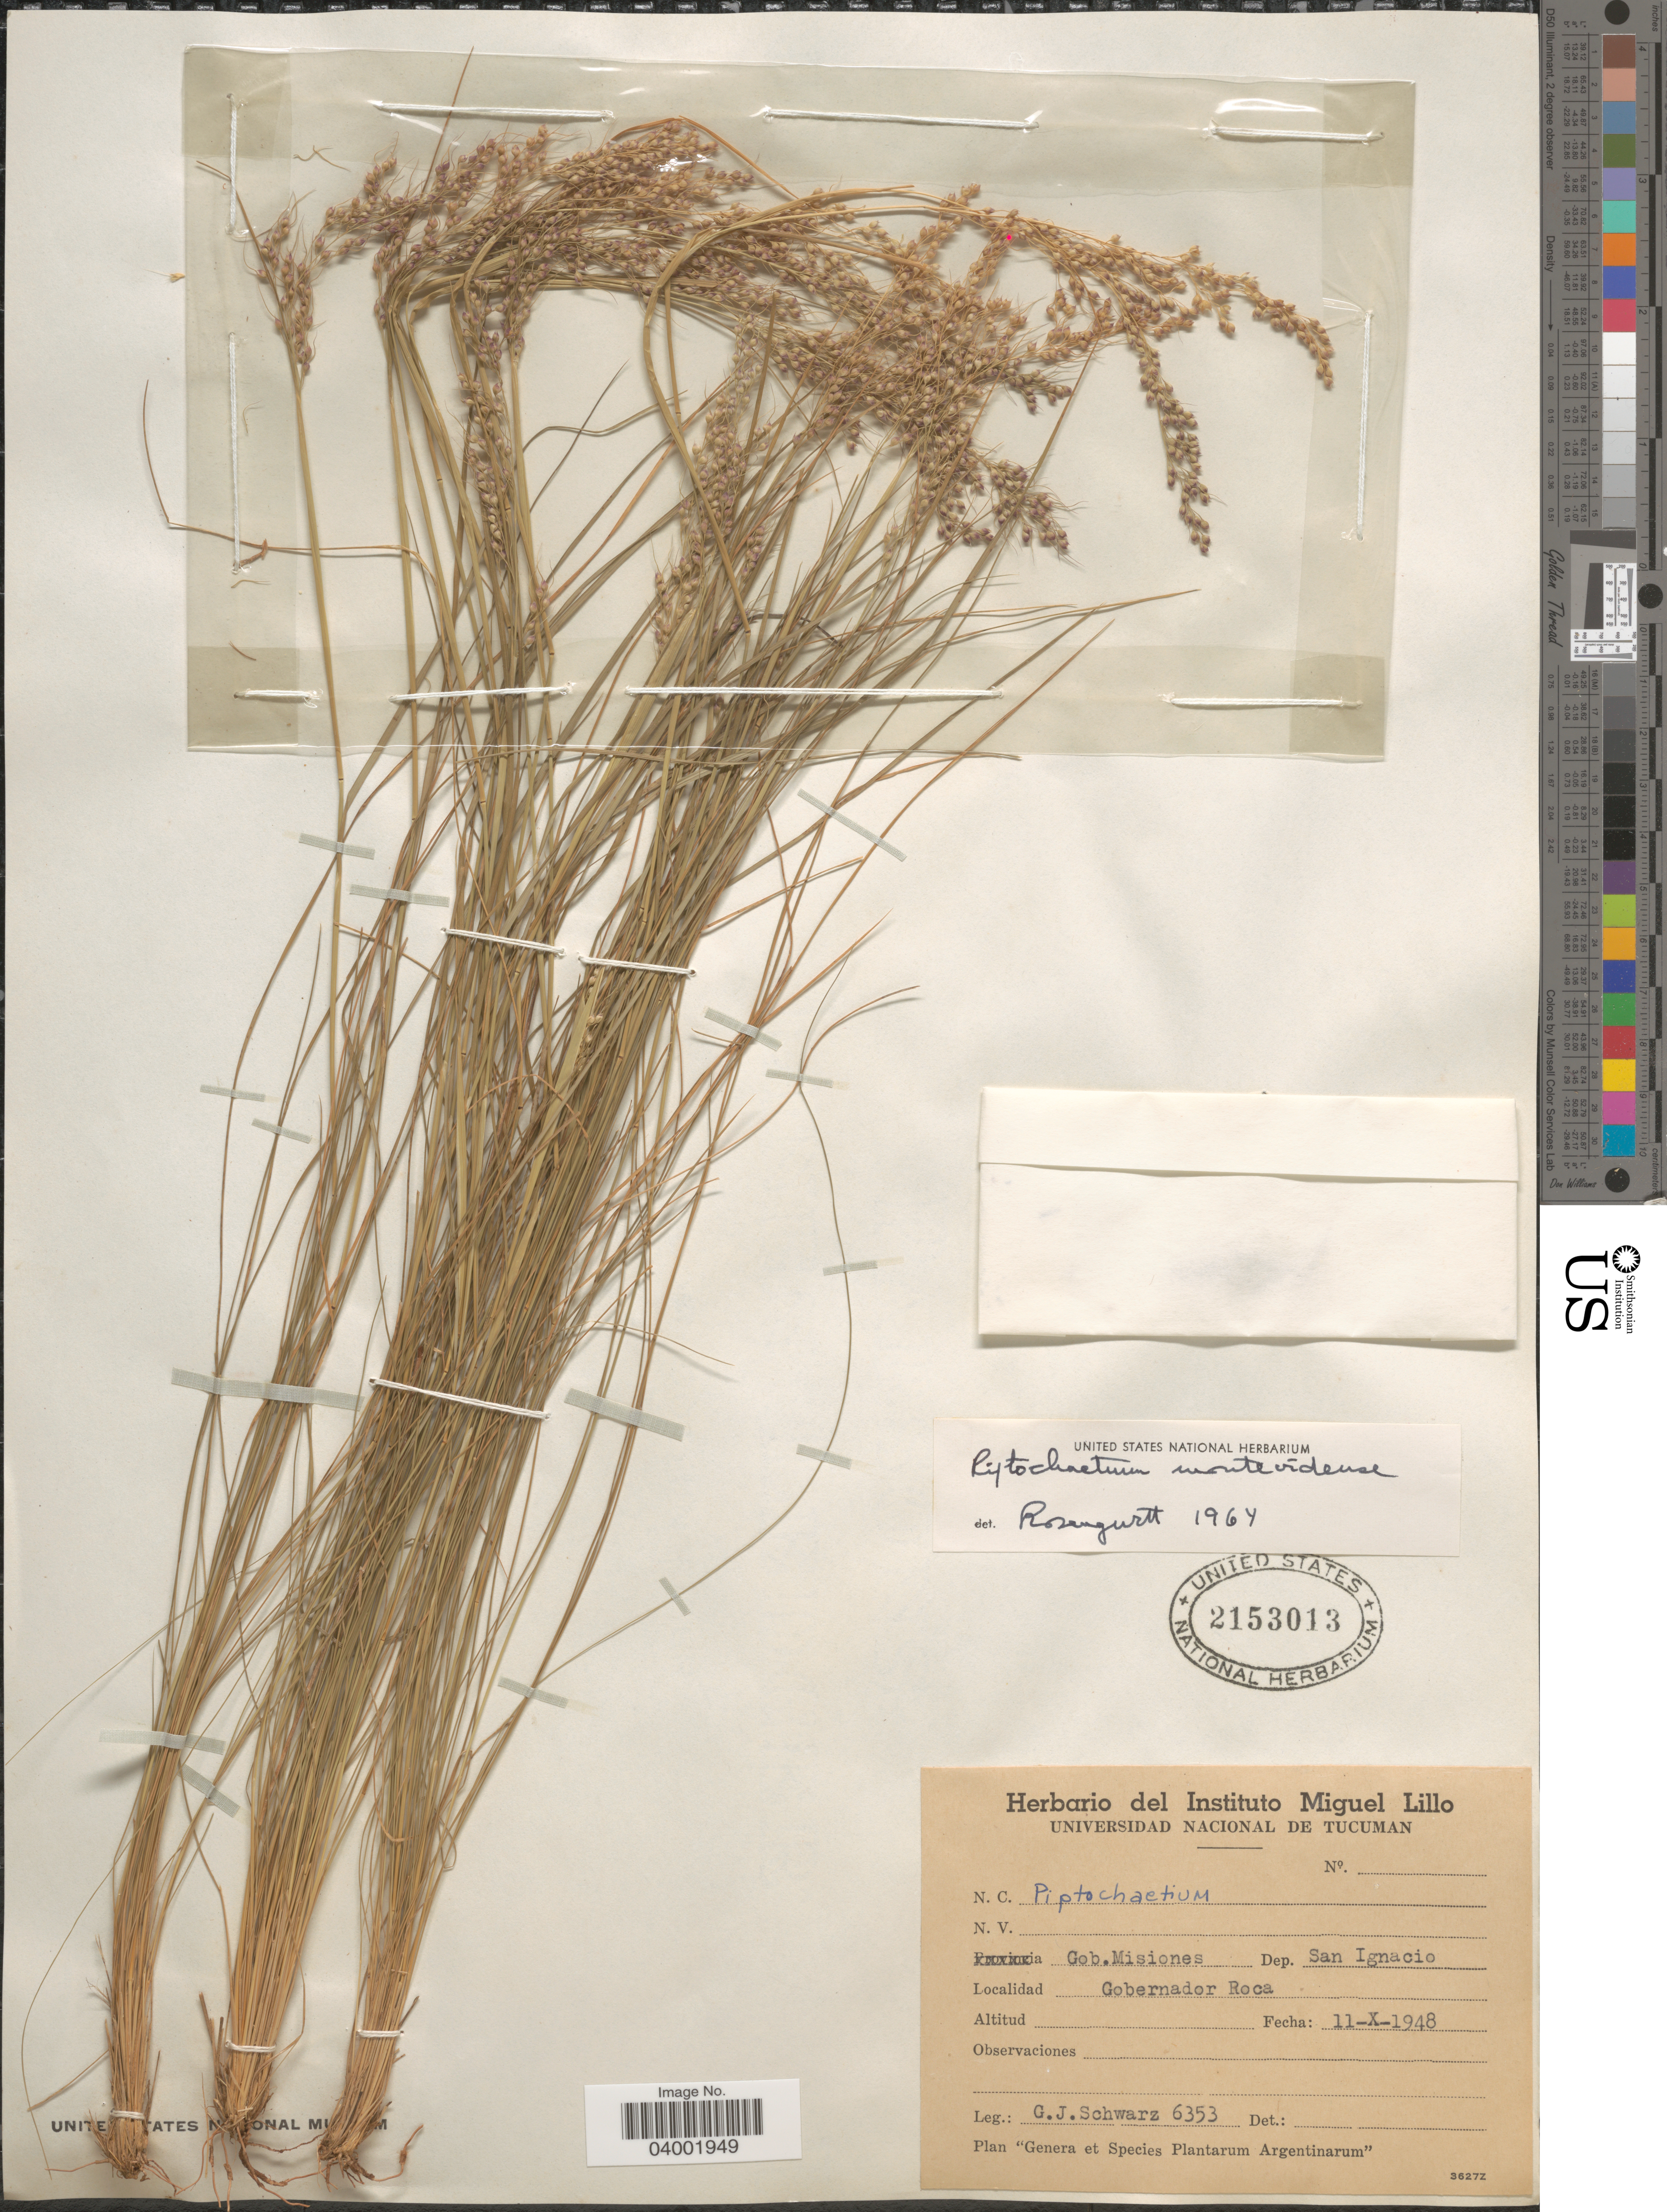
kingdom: Plantae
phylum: Tracheophyta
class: Liliopsida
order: Poales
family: Poaceae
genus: Piptochaetium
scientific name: Piptochaetium montevidense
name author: (Spreng.) Parodi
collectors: G. J. Schwarz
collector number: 6353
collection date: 1948-10-11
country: Argentina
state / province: Misiones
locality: Gob. Misiones. Dep. San Ignacio. Gobernador Roca.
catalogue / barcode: US 2153013